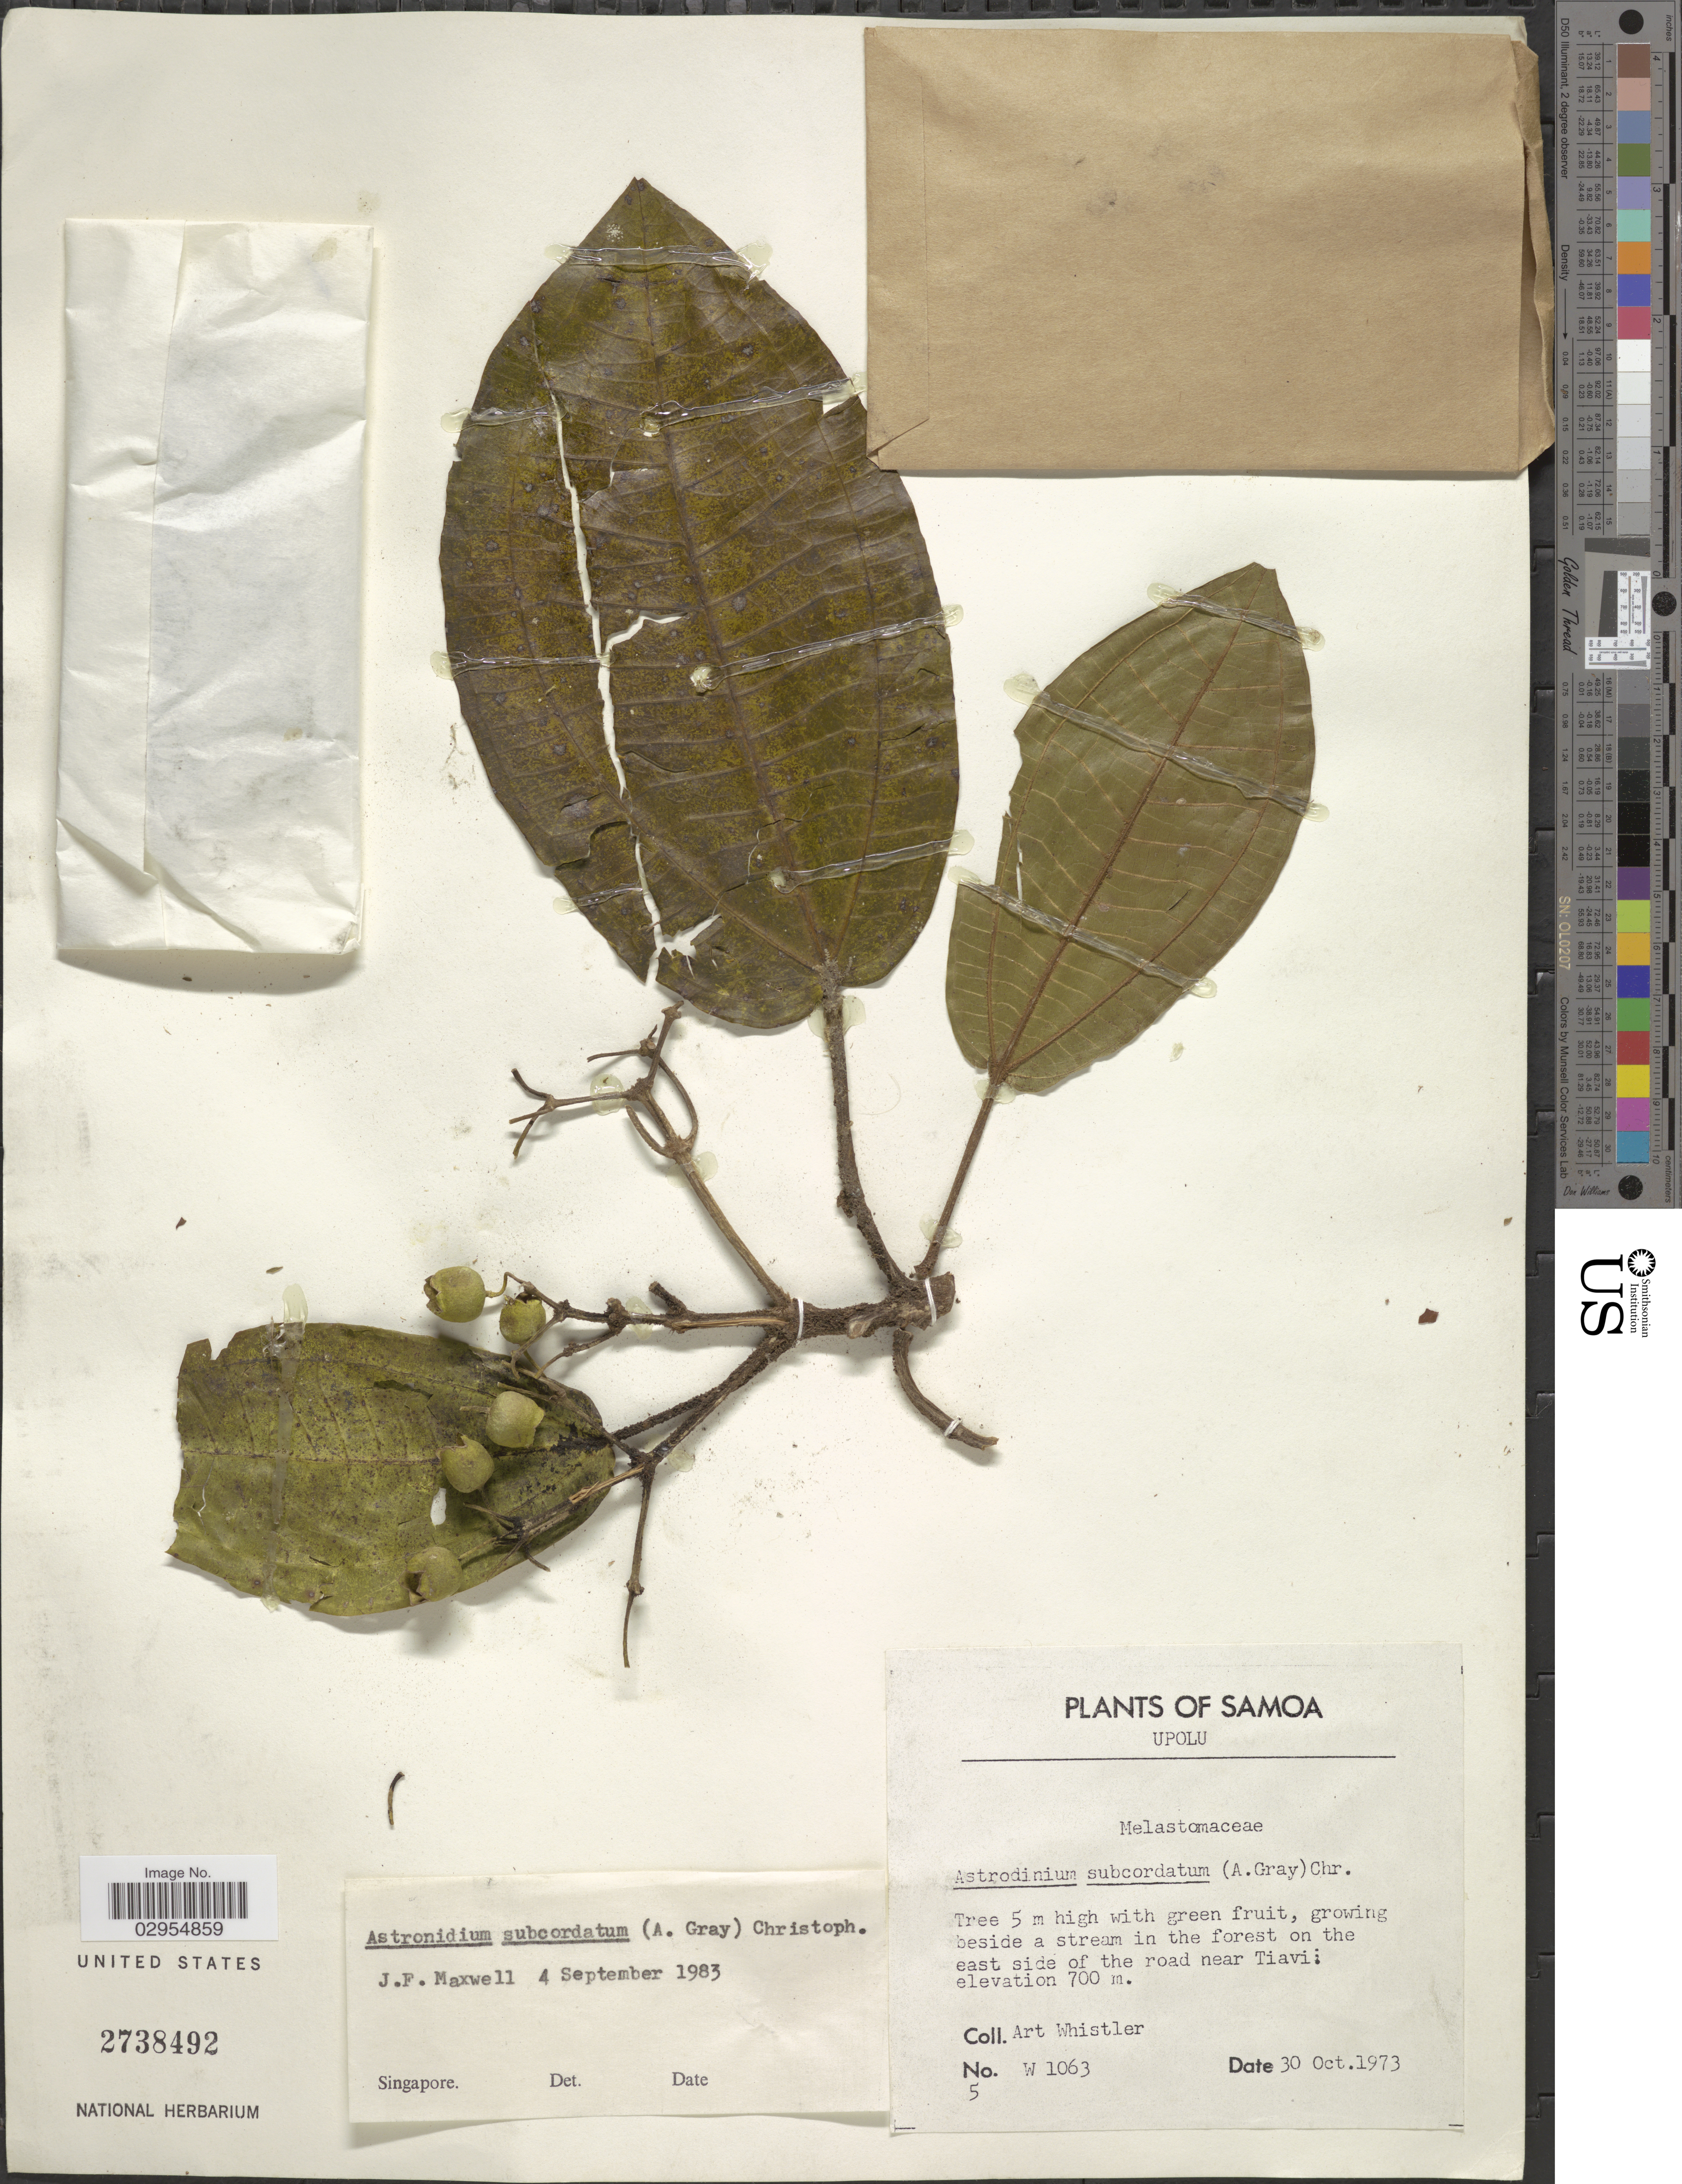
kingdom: Plantae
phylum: Tracheophyta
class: Magnoliopsida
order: Myrtales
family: Melastomataceae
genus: Astronidium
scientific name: Astronidium subcordatum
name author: (A. Gray) Christoph.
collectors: A. Whistler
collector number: W 1063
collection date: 1973-10-30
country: Samoa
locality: Samoa. Upolu. Growing beside a stream in the forest on the east side of the road near Tiavi.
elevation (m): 700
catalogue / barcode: US 2738492